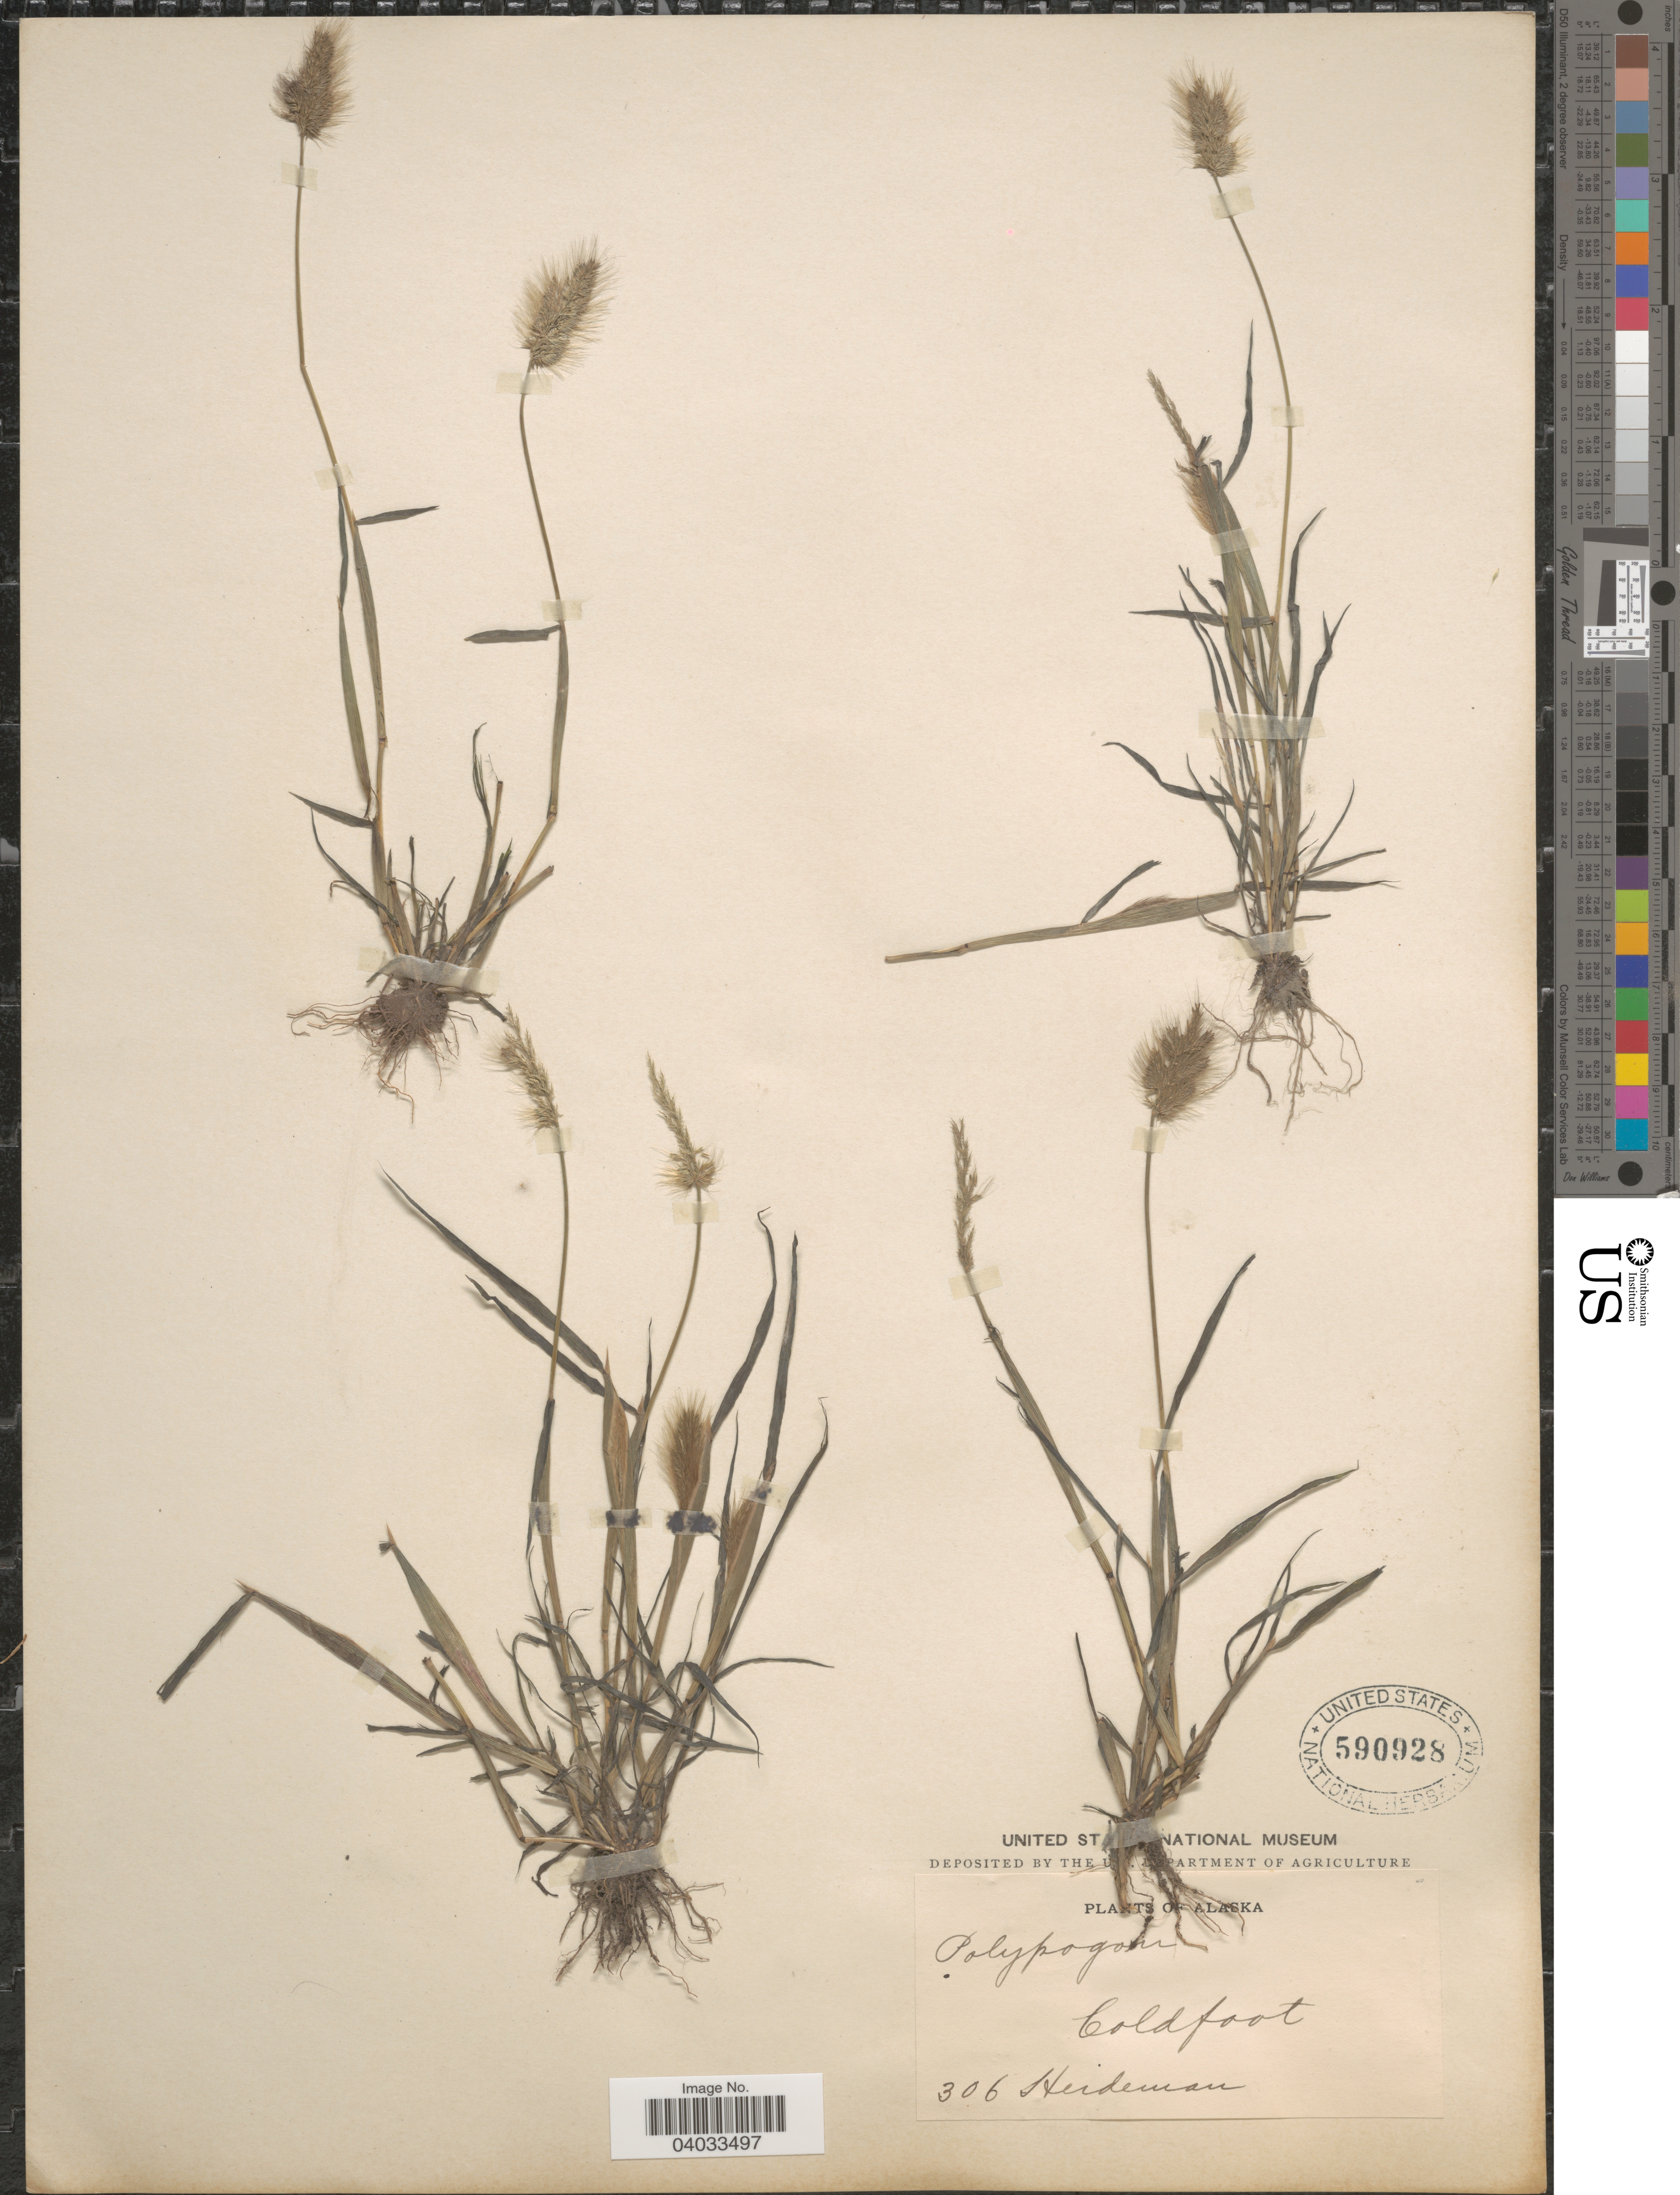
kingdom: Plantae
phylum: Tracheophyta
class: Liliopsida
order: Poales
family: Poaceae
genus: Polypogon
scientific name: Polypogon monspeliensis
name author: (L.) Desf.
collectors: Heideman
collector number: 306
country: United States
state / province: Alaska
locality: Coldfoot.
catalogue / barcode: US 590928